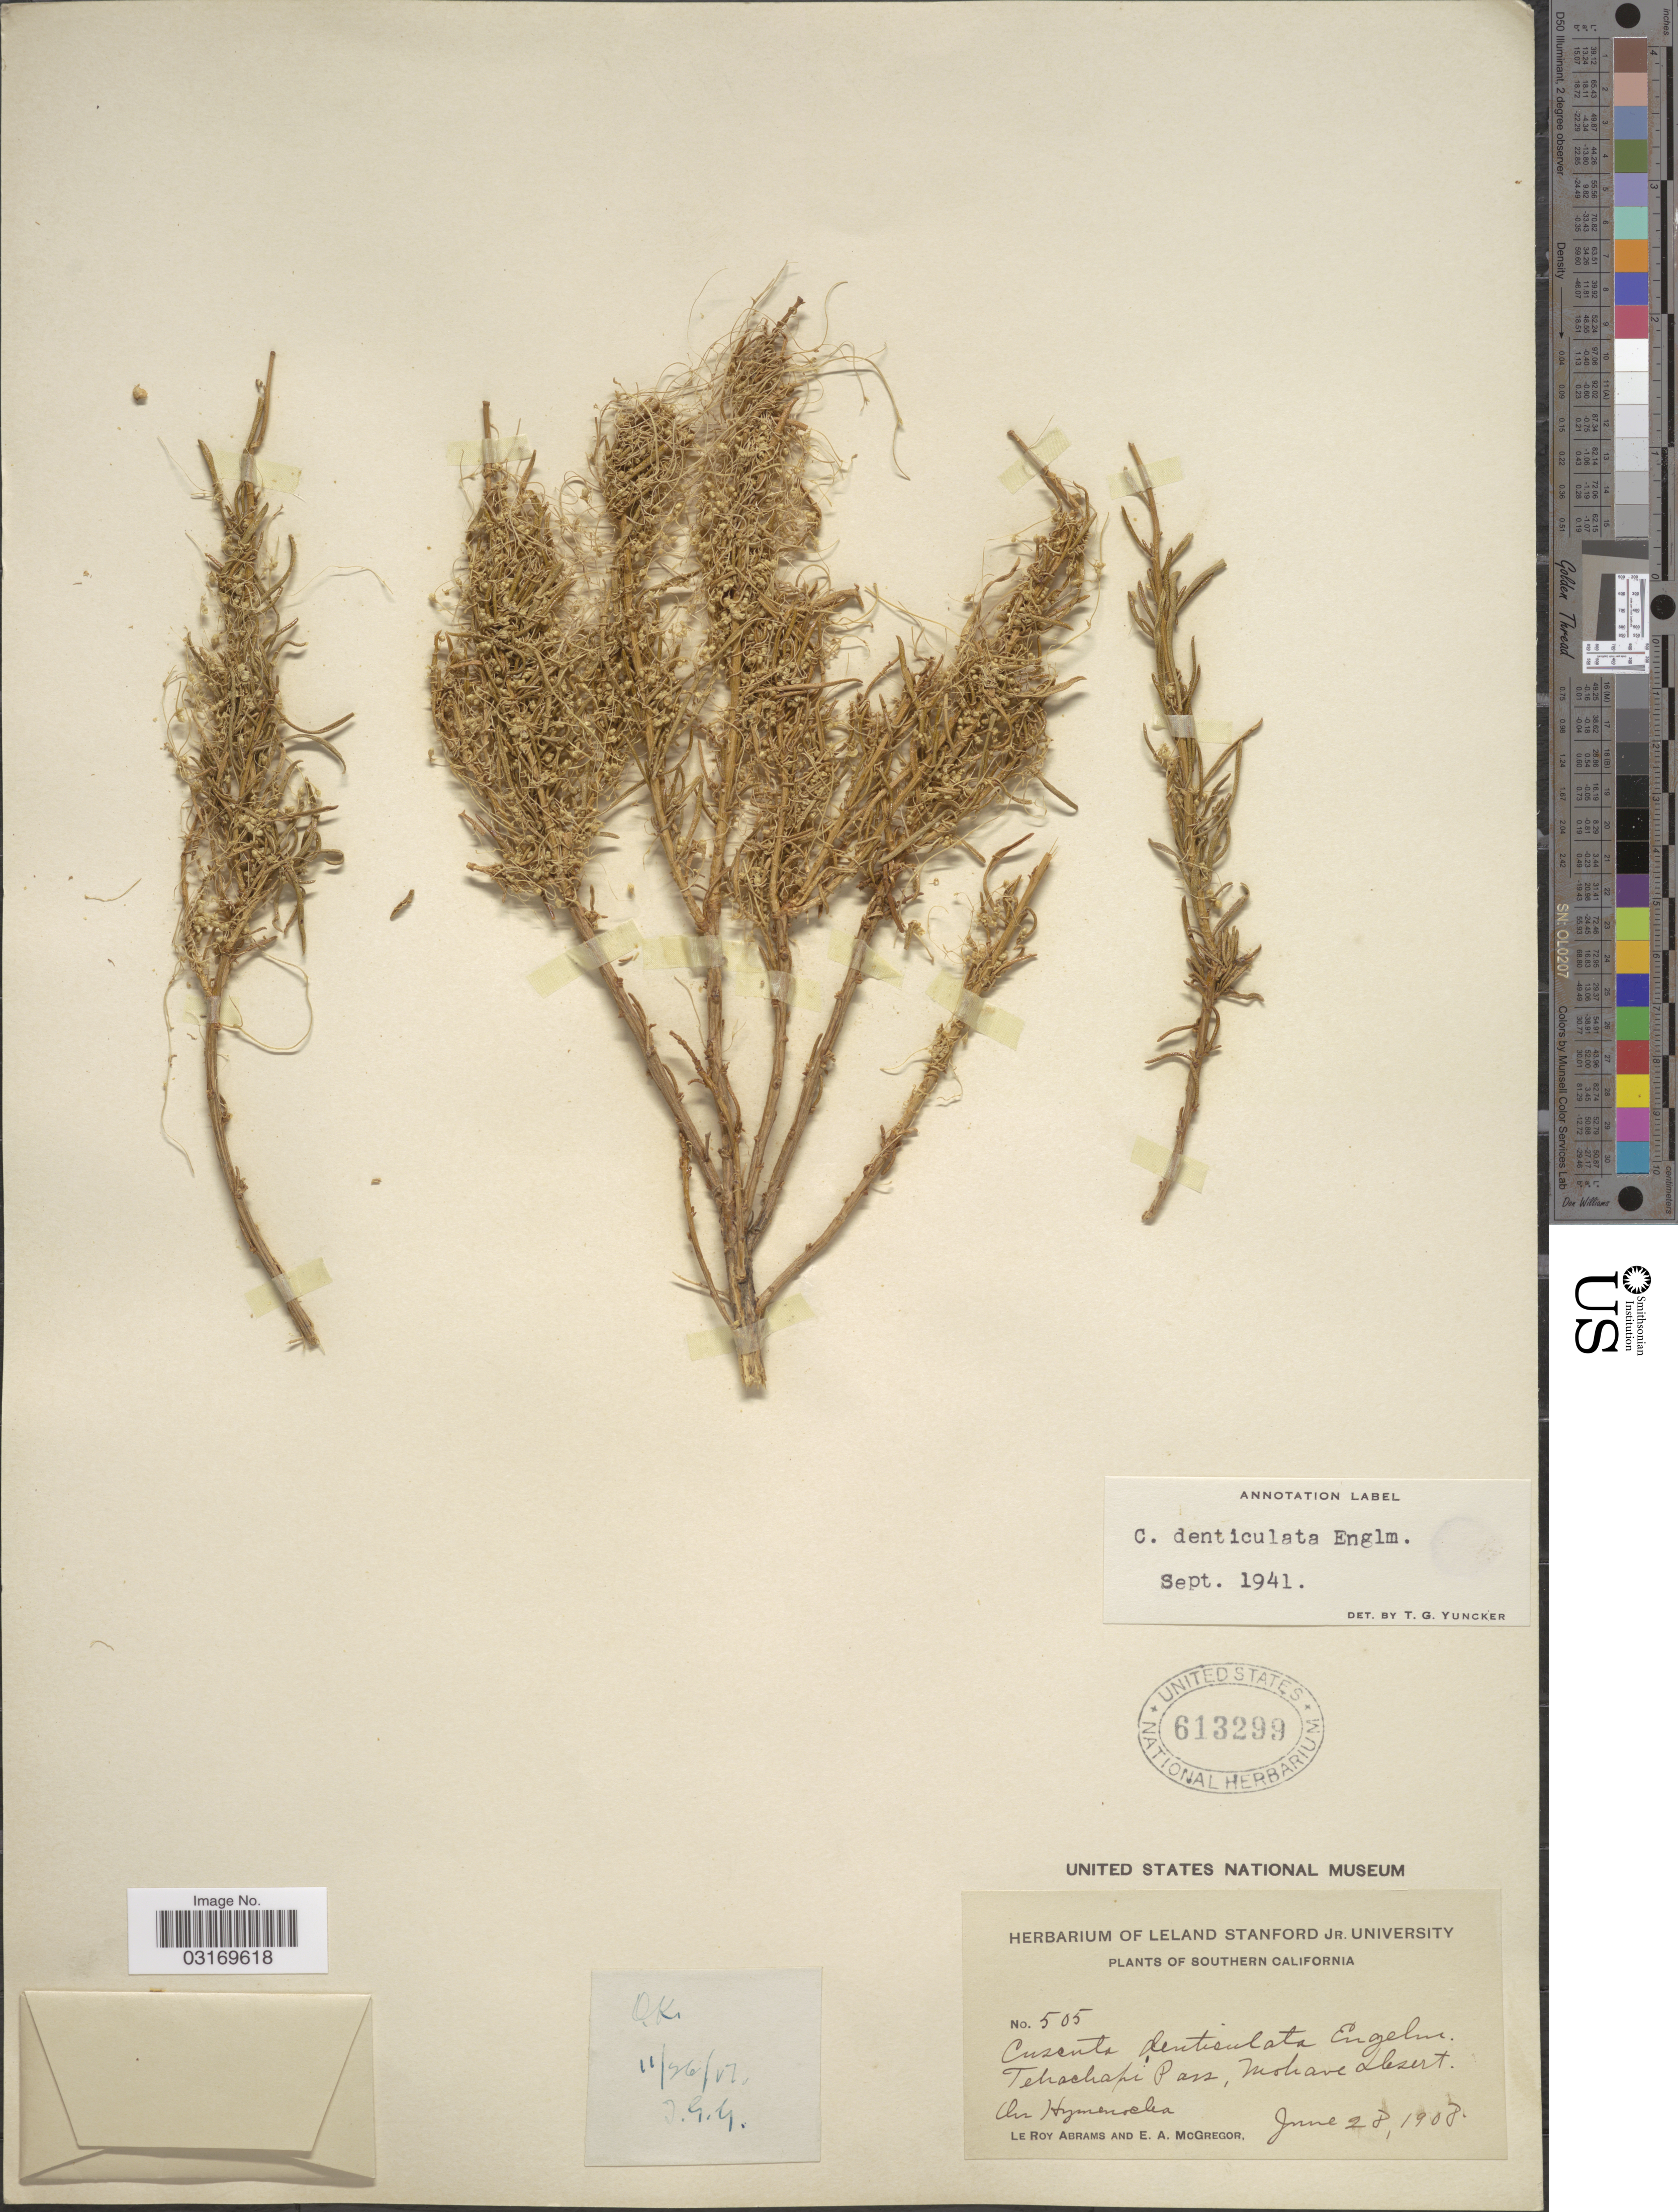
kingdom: Plantae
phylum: Tracheophyta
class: Magnoliopsida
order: Solanales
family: Convolvulaceae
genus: Cuscuta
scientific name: Cuscuta denticulata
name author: Engelm.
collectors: L. Abrams & E. A. McGregor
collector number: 505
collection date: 1908-06-28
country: United States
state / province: California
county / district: Kern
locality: Southern California. Tehachapi Pass, Mohave Desert.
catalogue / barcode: US 613299